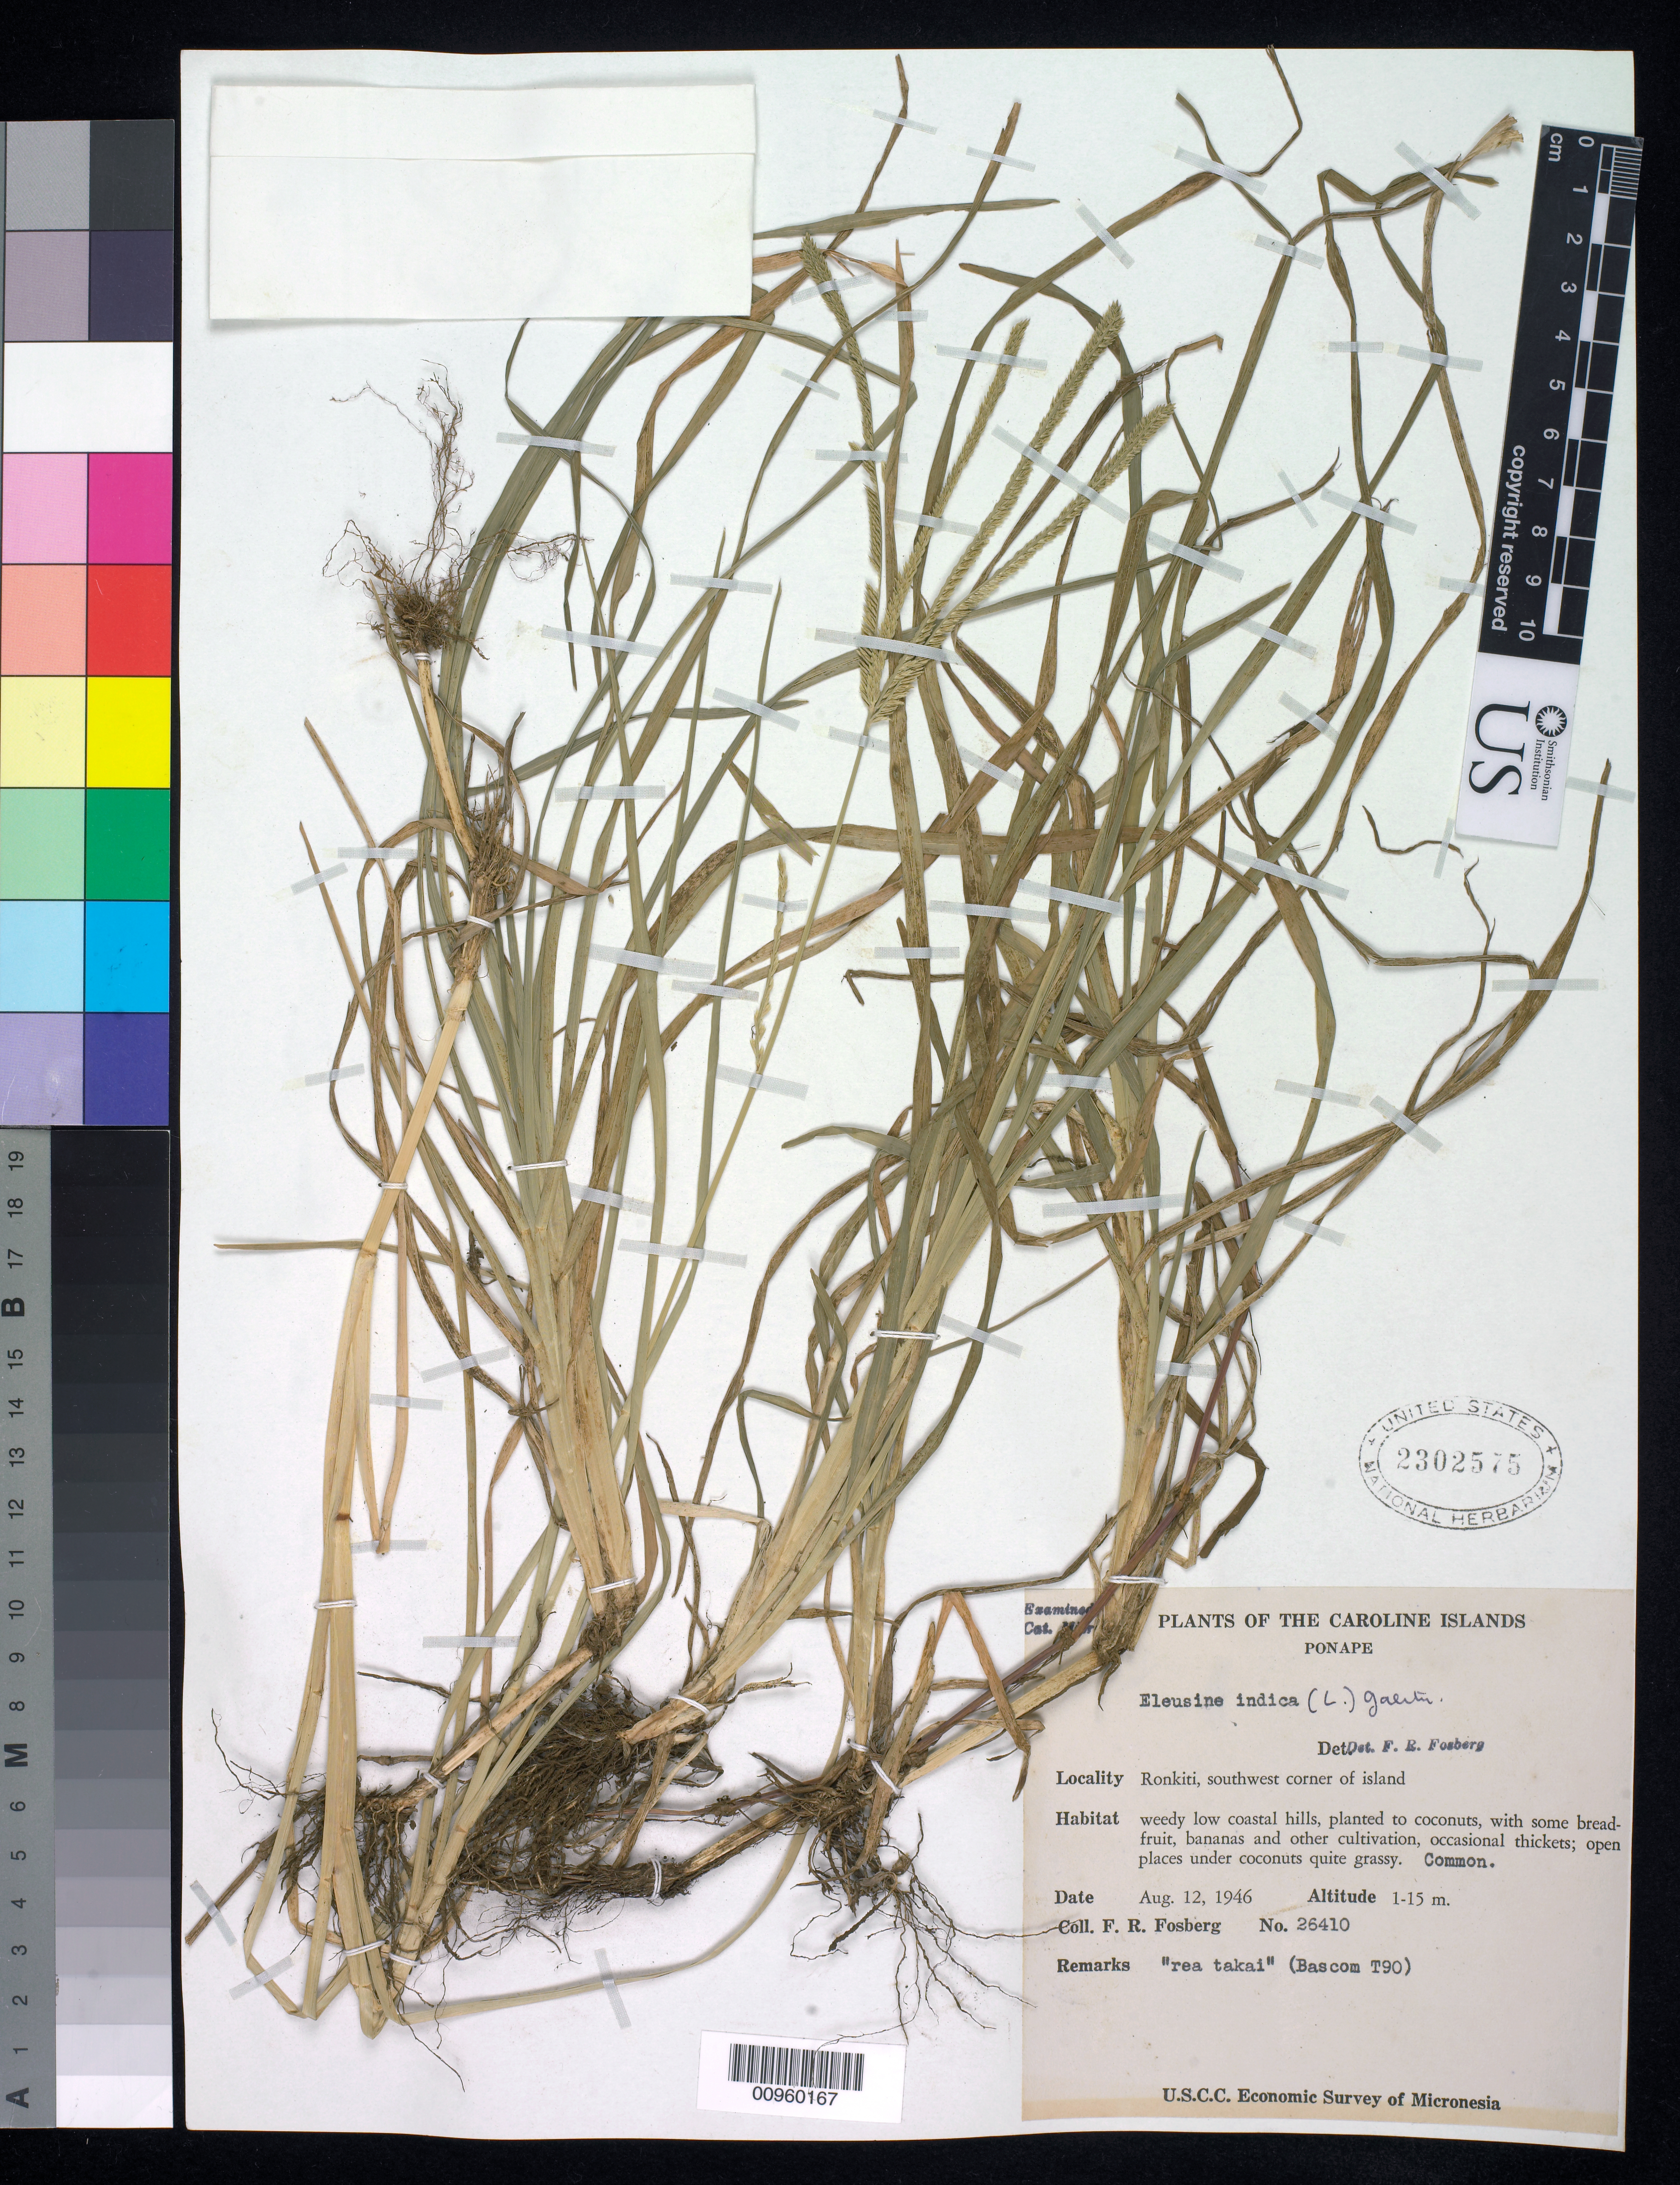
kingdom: Plantae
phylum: Tracheophyta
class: Liliopsida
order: Poales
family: Poaceae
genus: Eleusine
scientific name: Eleusine indica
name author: (L.) Gaertn.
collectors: F. R. Fosberg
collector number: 26410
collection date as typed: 12 Aug 1946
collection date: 1946-08-12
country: Micronesia, Federated States of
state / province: Pohnpei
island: Pohnpei [Ponape]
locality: Ronkiti, southwest corner of island. Weedy low coastal hills, planted to coconusts, with some breadfruit, bananas and other cultivation, occasional thickets; open places under cocnuts quite grassy.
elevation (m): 1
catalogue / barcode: US 2302575